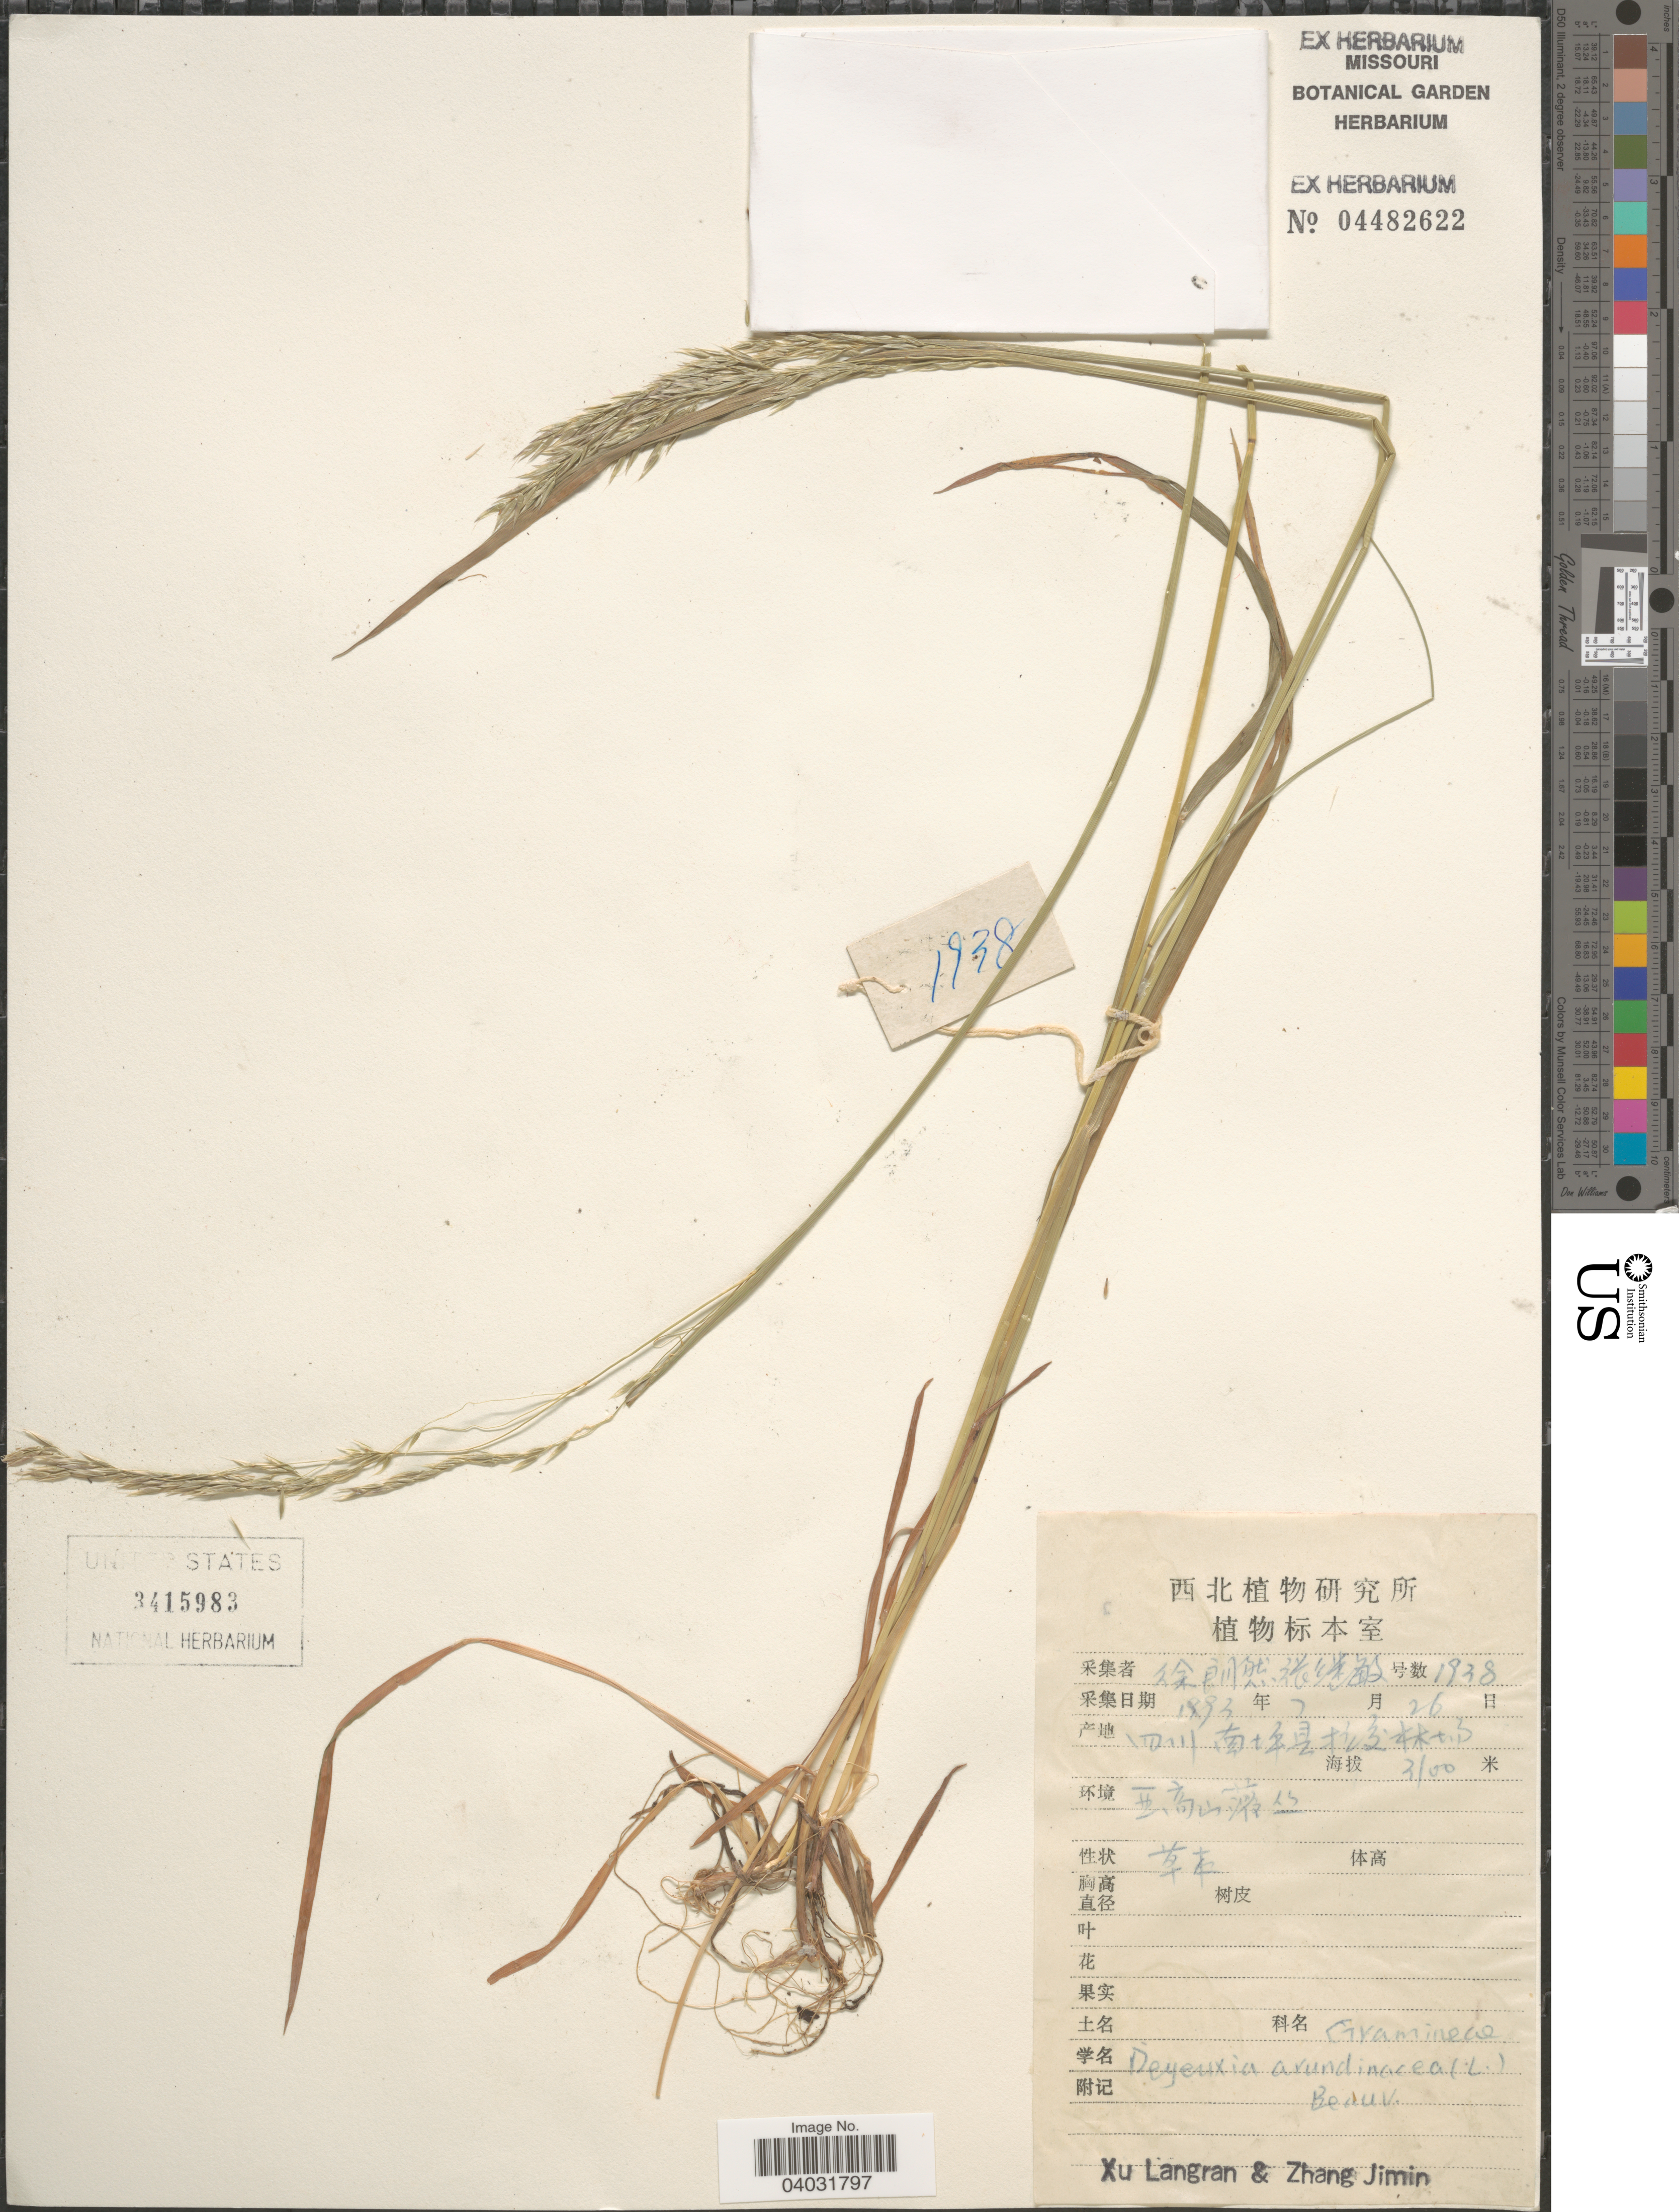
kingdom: Plantae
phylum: Tracheophyta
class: Liliopsida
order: Poales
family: Poaceae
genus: Calamagrostis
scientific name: Calamagrostis arundinacea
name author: (L.) Roth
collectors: L. Xu & J. Zhang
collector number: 1938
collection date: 1893-02-26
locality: X.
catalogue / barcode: US 3415983